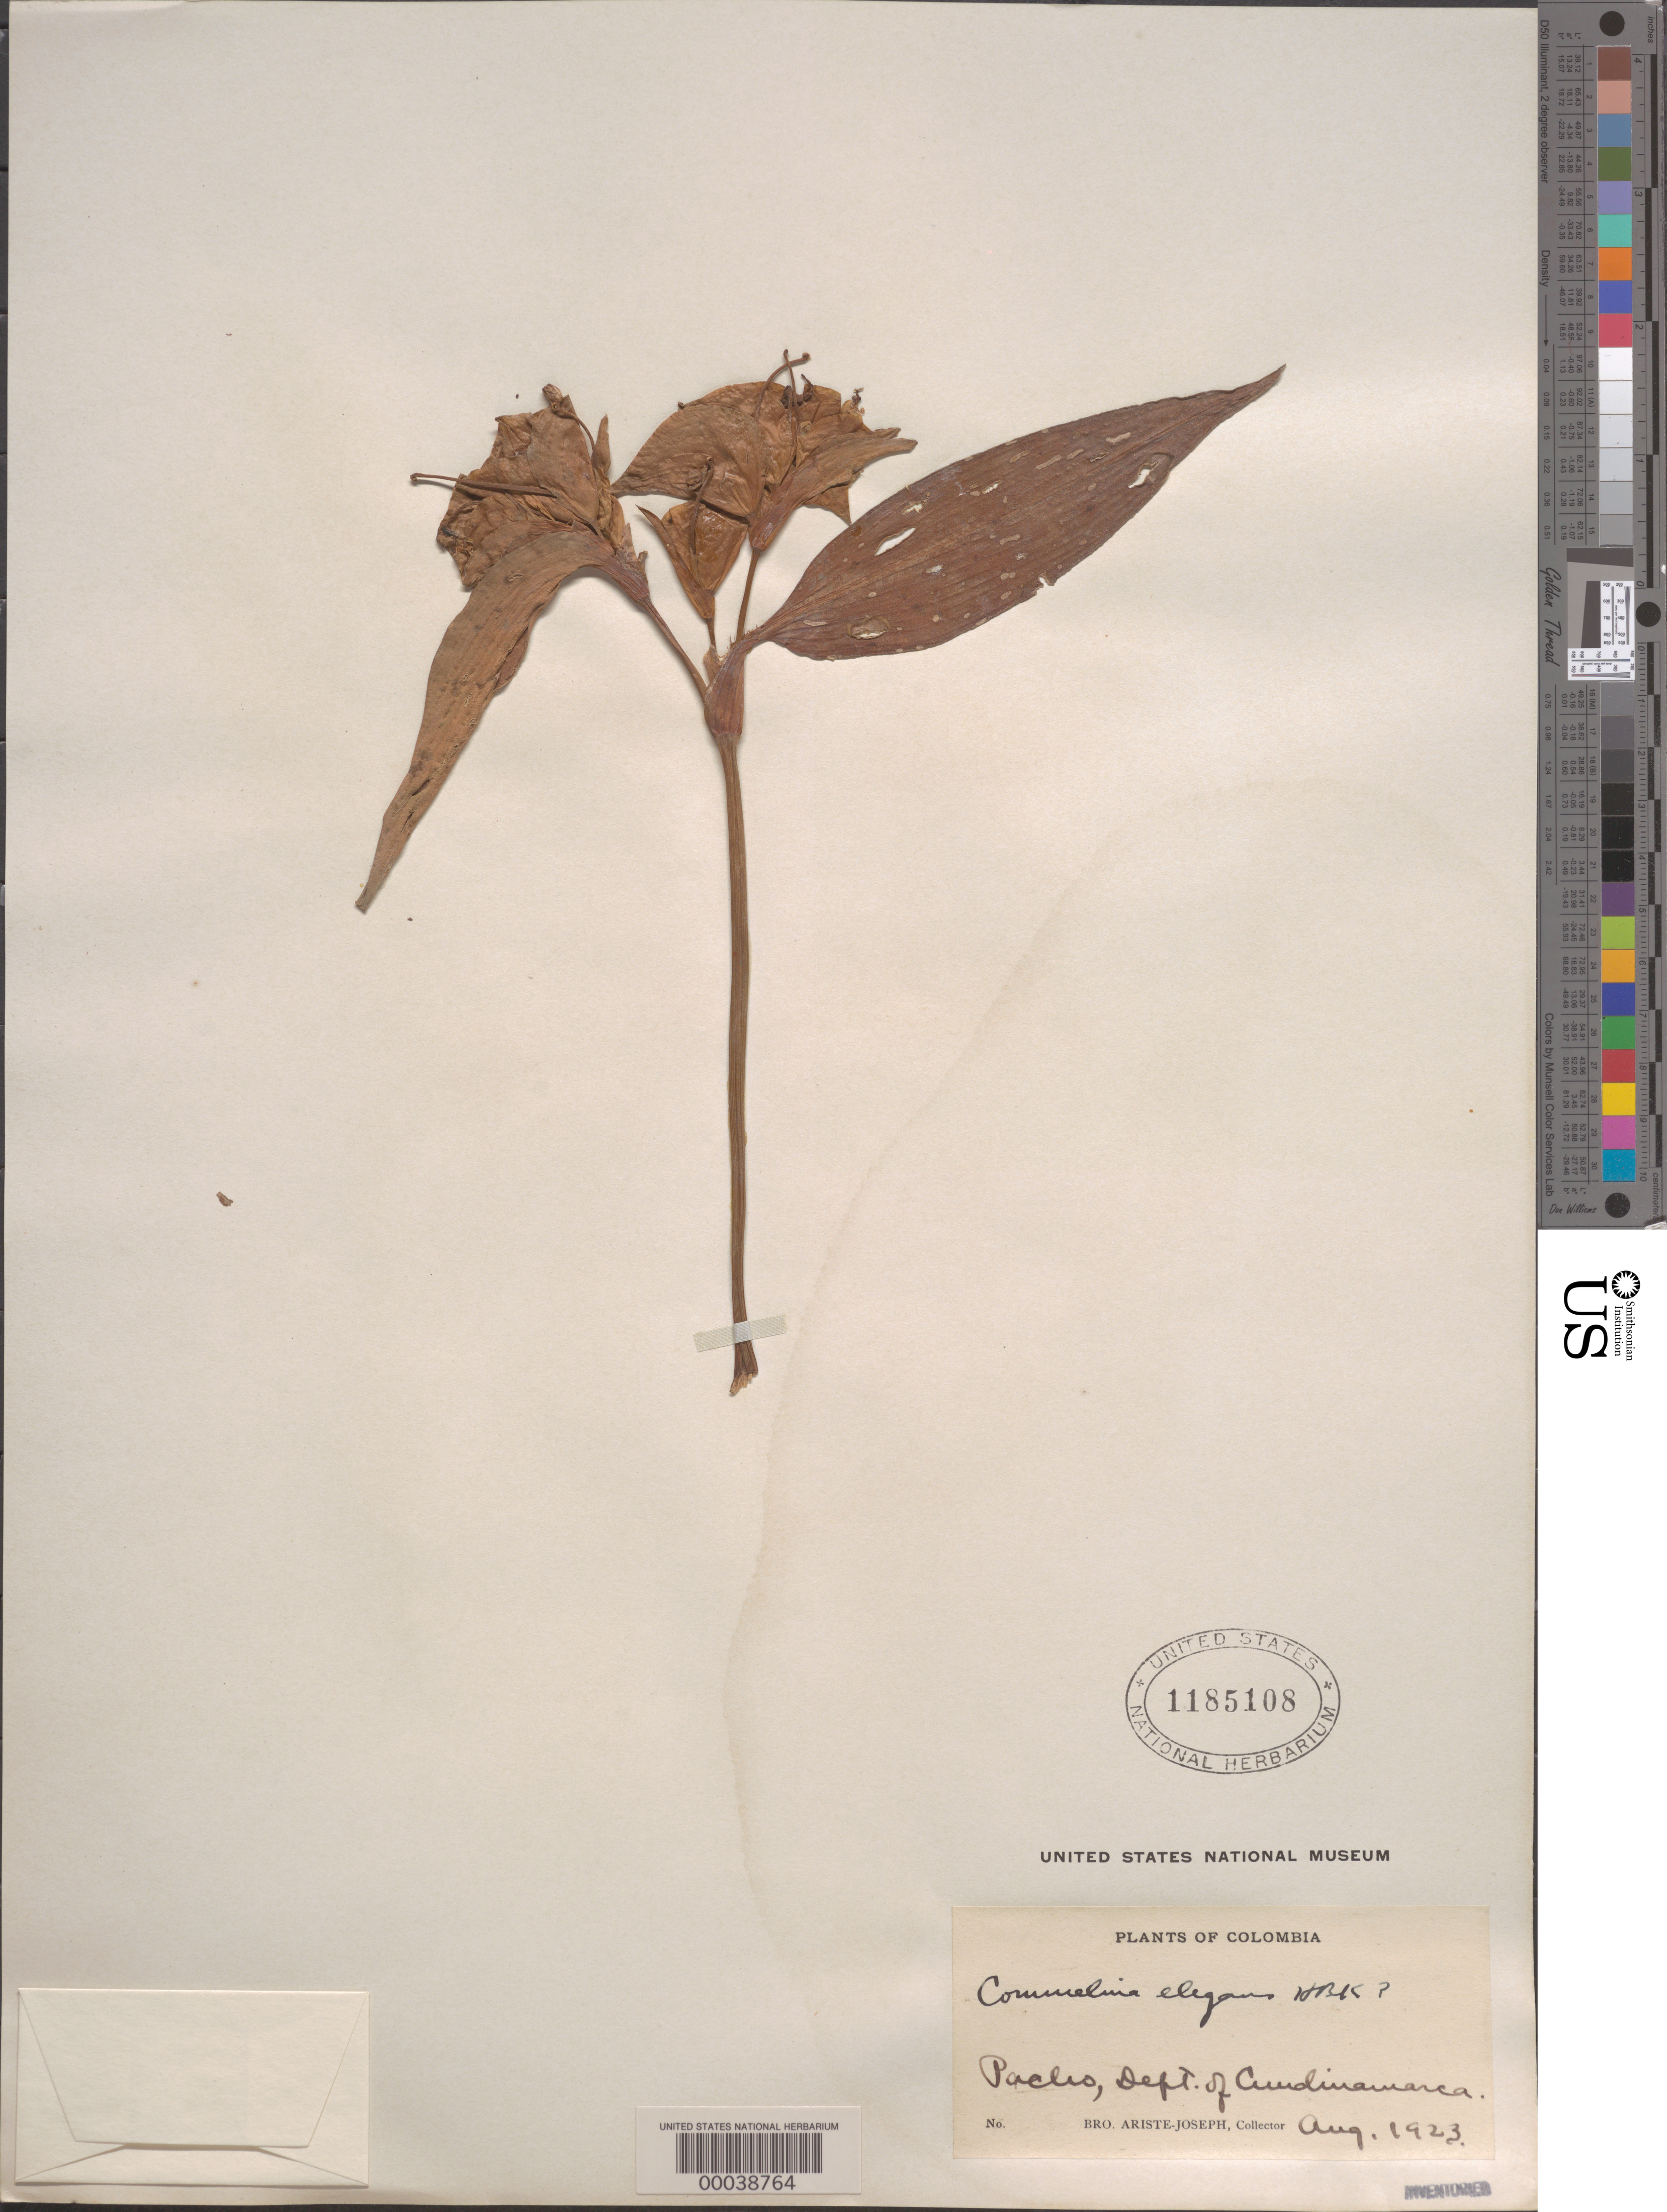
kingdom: Plantae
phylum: Tracheophyta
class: Liliopsida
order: Commelinales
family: Commelinaceae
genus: Commelina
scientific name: Commelina obliqua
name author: Vahl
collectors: Bro. Ariste-Joseph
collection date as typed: Aug 1923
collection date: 1923-08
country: Colombia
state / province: Cundinamarca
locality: Paclio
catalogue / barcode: US 1185108